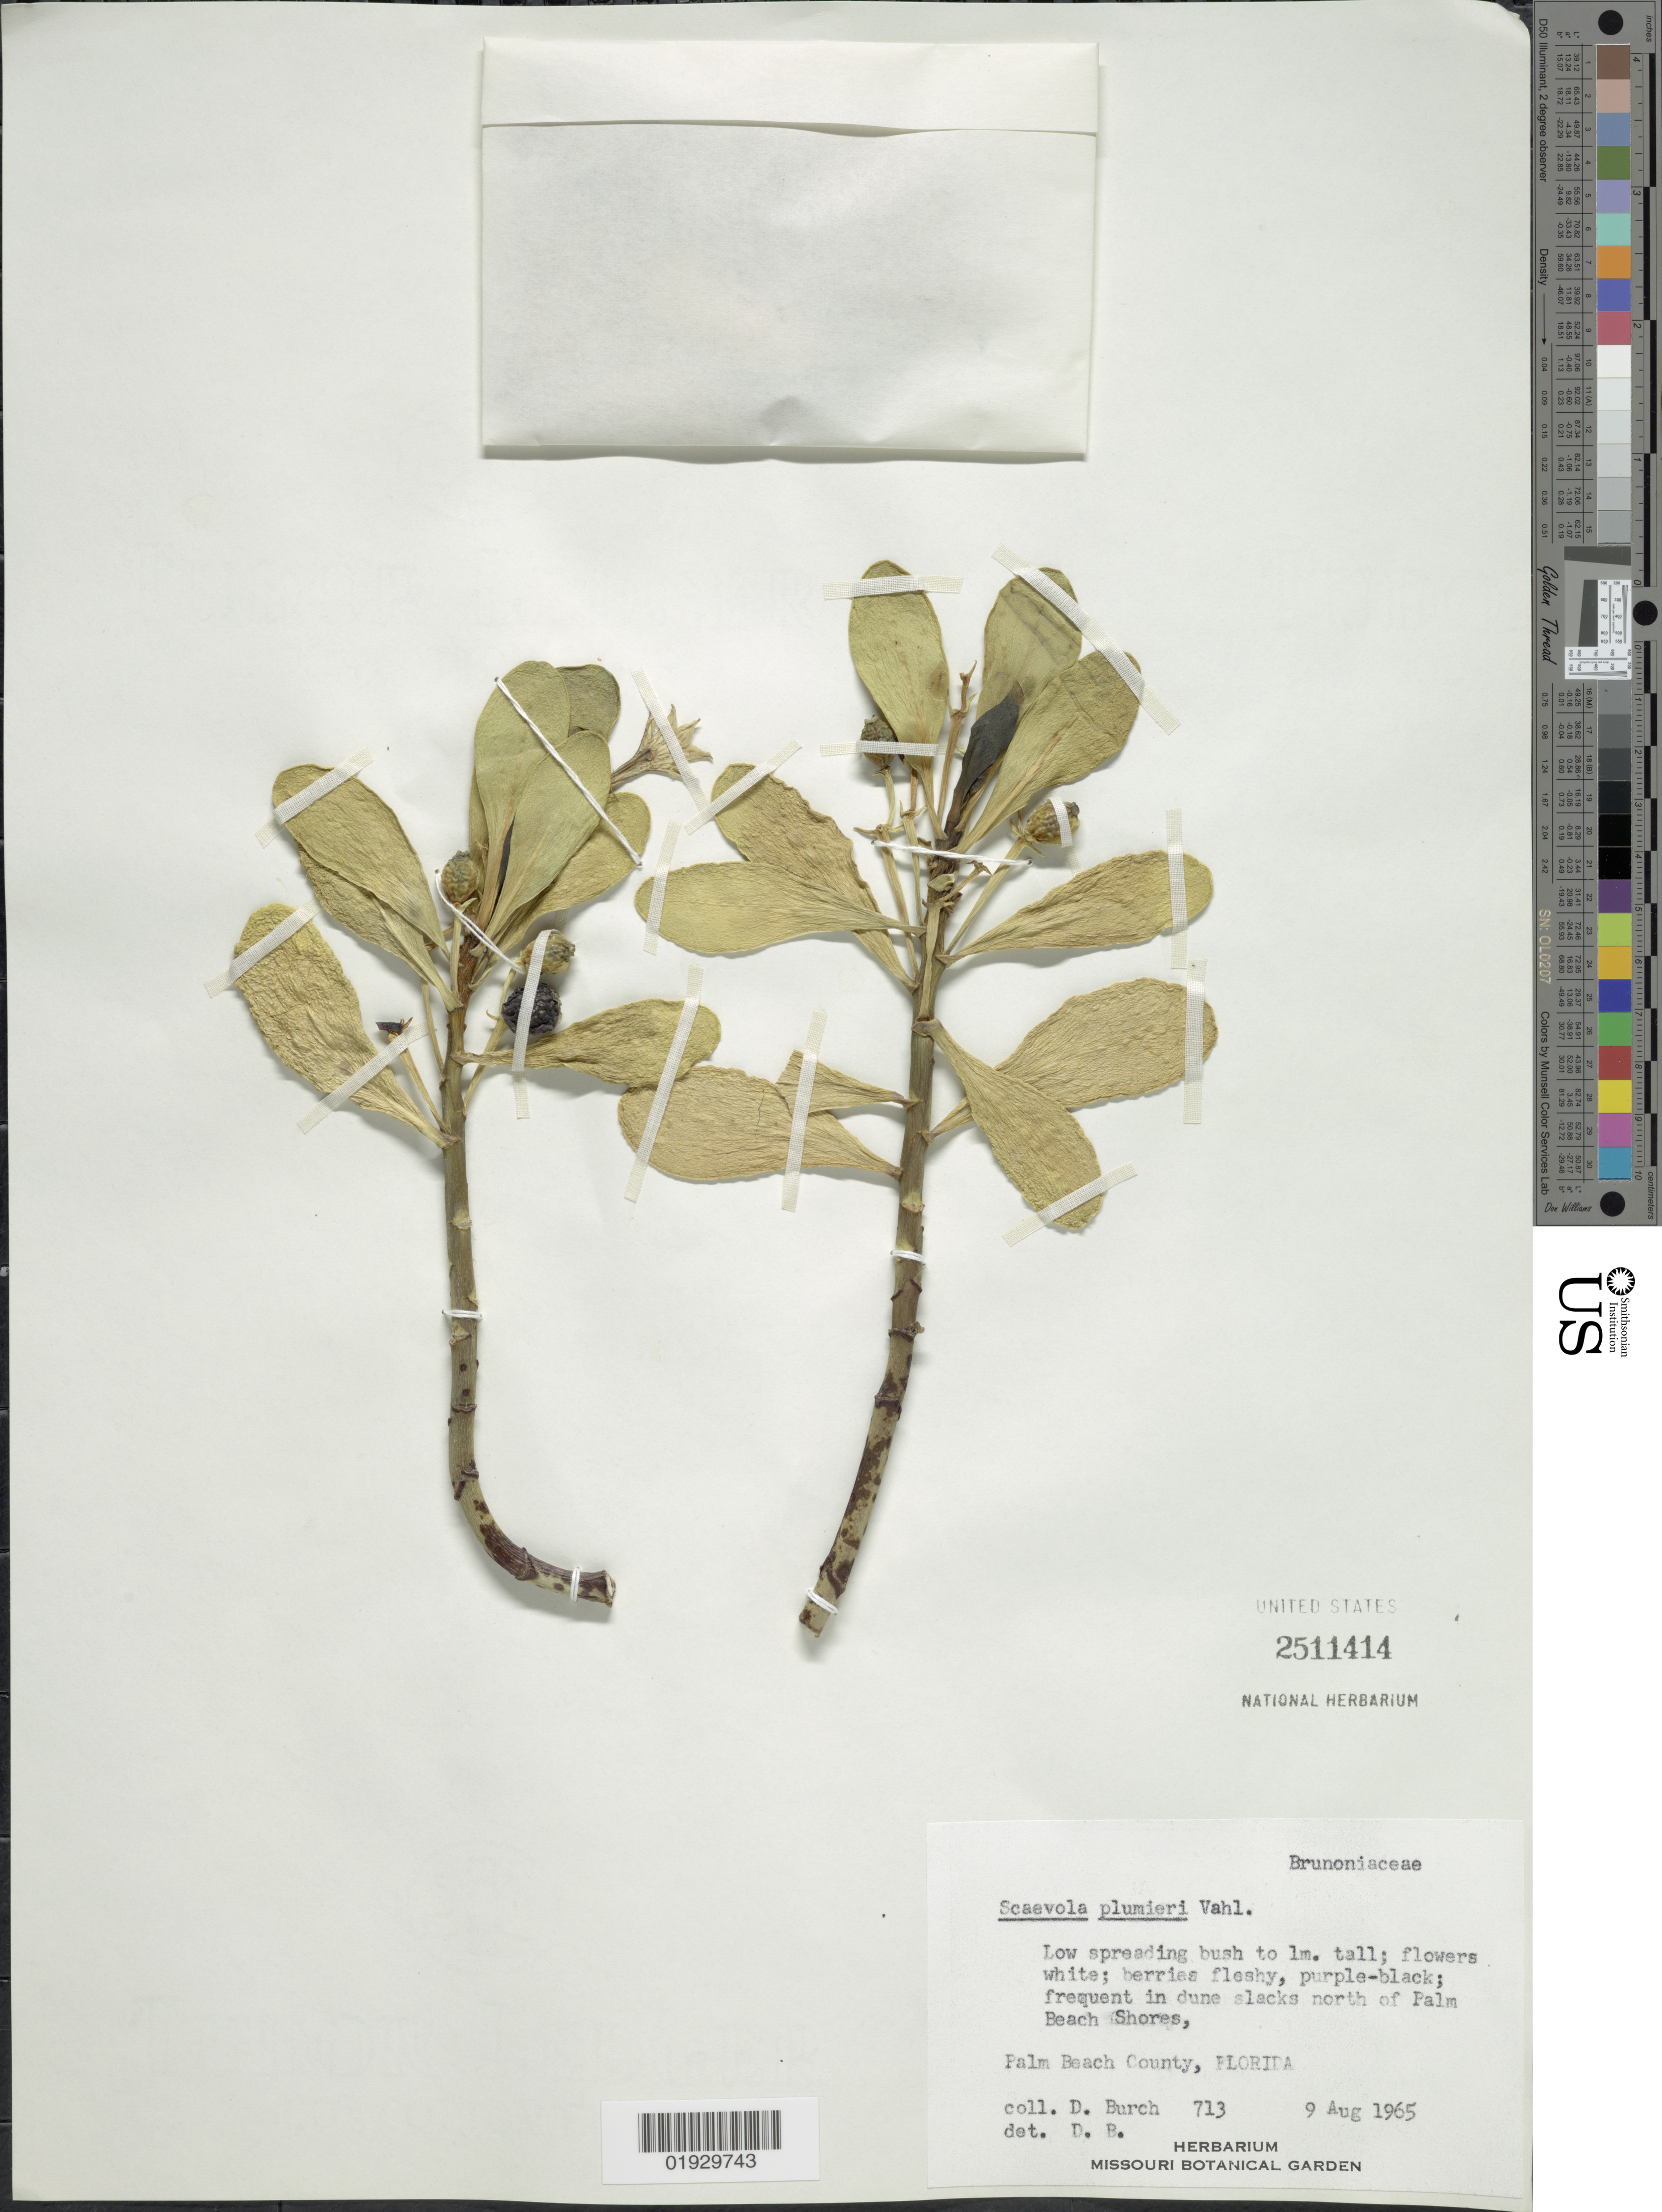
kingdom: Plantae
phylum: Tracheophyta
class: Magnoliopsida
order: Asterales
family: Goodeniaceae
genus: Scaevola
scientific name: Scaevola plumieri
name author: (L.) Vahl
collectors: D. Burch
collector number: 713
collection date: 1965-08-09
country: United States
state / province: Florida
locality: Frequent in dune slacks north of Palm Beach Shores, Palm Beach County.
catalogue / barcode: US 2511414